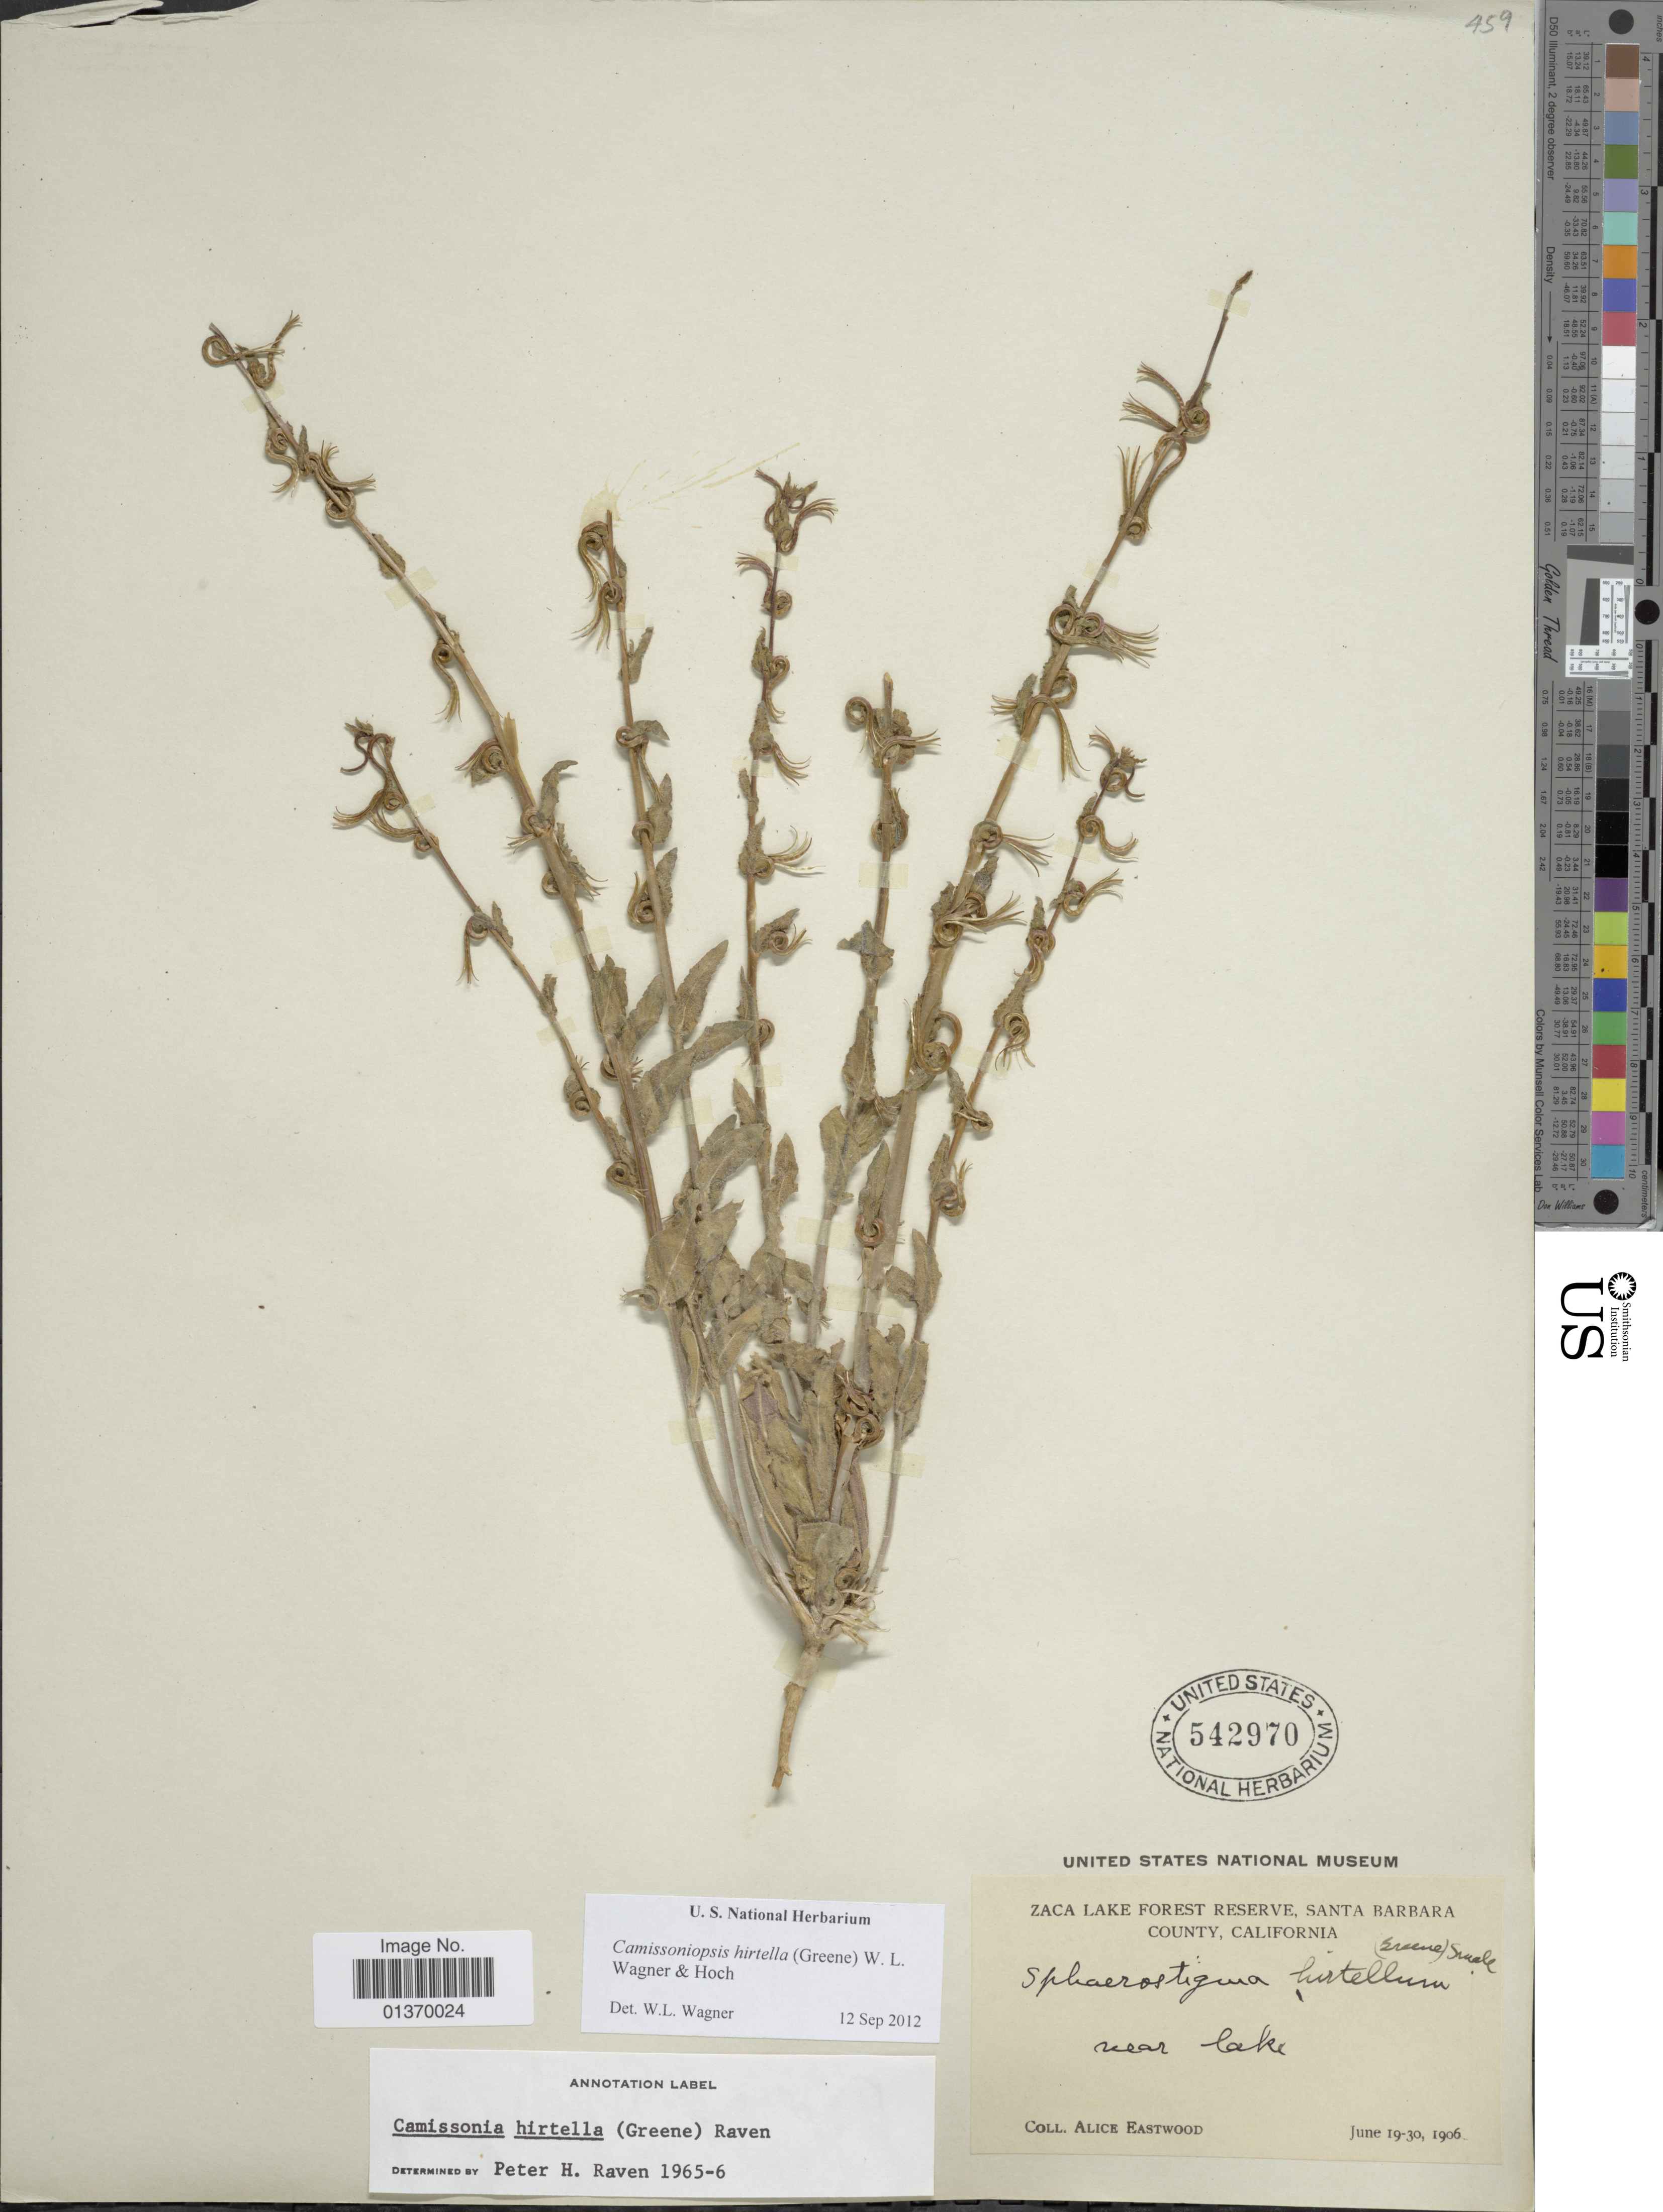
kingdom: Plantae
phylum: Tracheophyta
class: Magnoliopsida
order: Myrtales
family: Onagraceae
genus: Camissoniopsis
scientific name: Camissoniopsis hirtella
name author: (Greene) W.L. Wagner & Hoch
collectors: A. Eastwood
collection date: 1906-06-19/1906-06-30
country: United States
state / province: California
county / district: Santa Barbara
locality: Zaca Lake Forest Reserve, Santa Barbara County, near lake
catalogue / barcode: US 542970